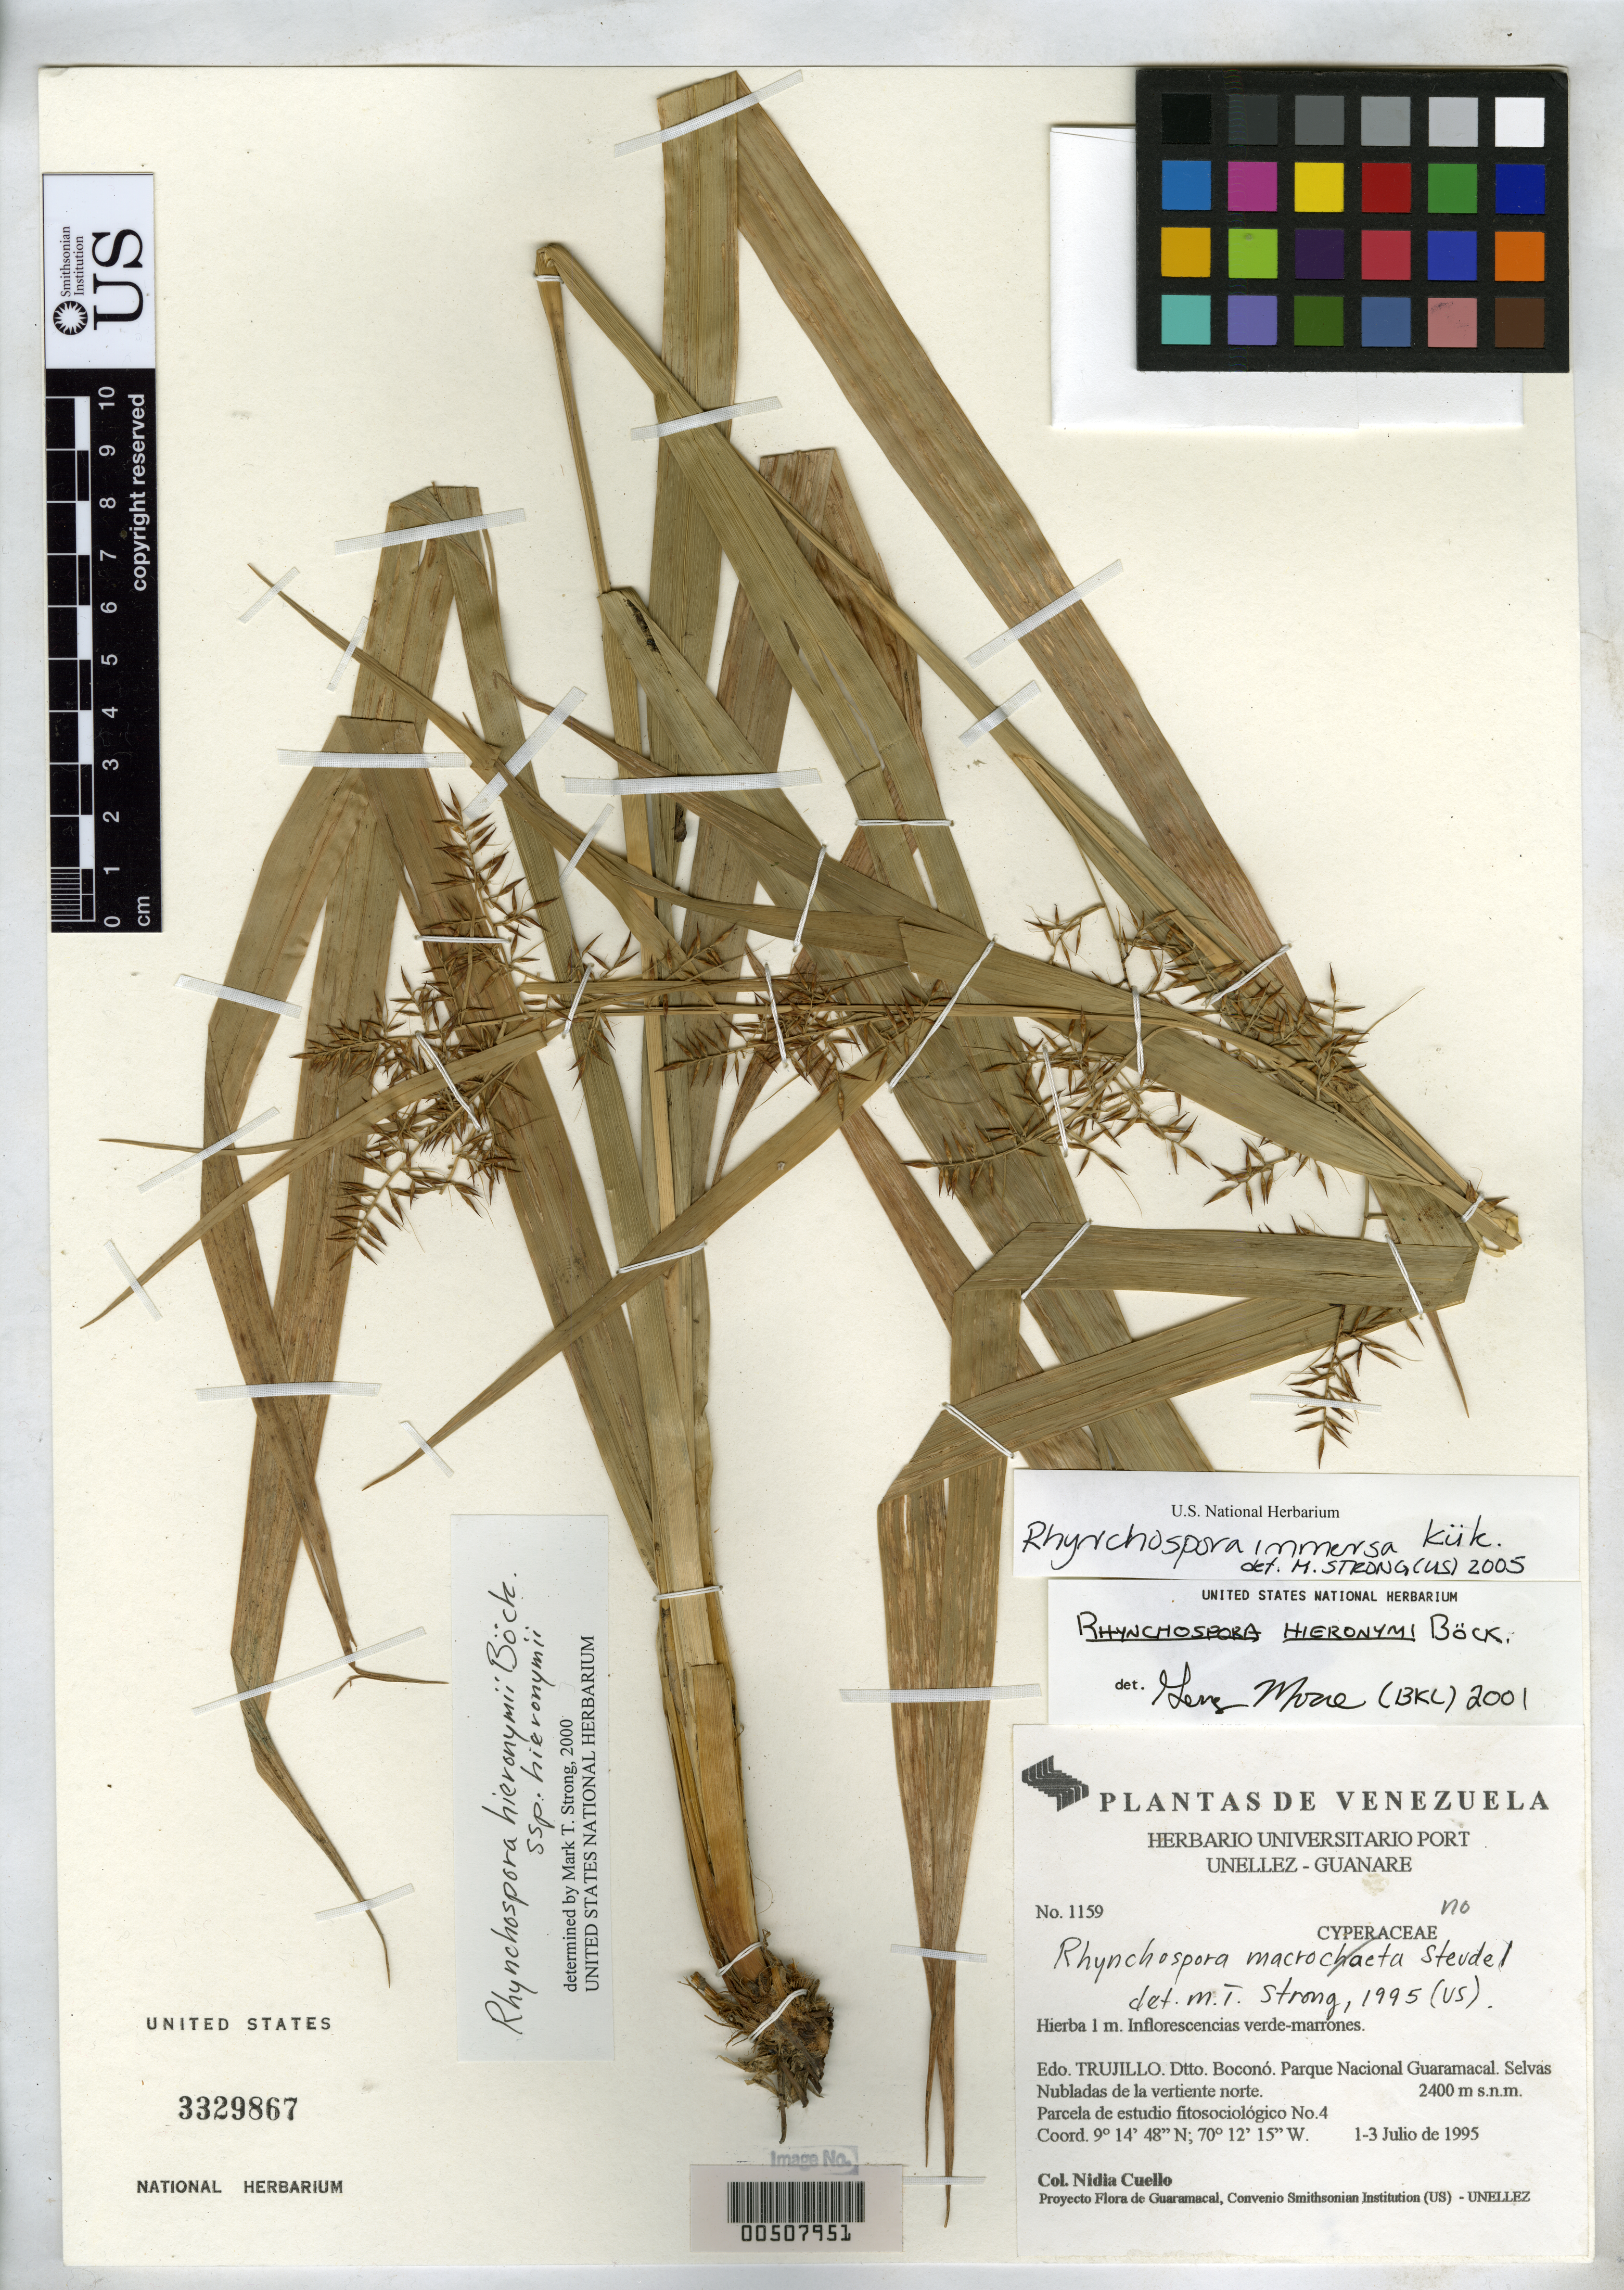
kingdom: Plantae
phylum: Tracheophyta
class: Liliopsida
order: Poales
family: Cyperaceae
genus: Rhynchospora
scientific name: Rhynchospora hieronymi subsp. hieronymi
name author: Boeckeler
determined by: Strong, M. T., (US), Smithsonian Institution - National Museum of Natural History (UNITED STATES)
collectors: N. L. Cuello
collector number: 1159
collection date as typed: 01 Jul 1995 to 03 Jul 1995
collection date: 1995-07-01/1995-07-03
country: Venezuela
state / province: Trujillo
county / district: Boconó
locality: Parque Nacional Guaramacal. Vertiente N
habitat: Selvas Nubladas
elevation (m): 2400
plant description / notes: PORT, US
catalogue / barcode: US 3329867